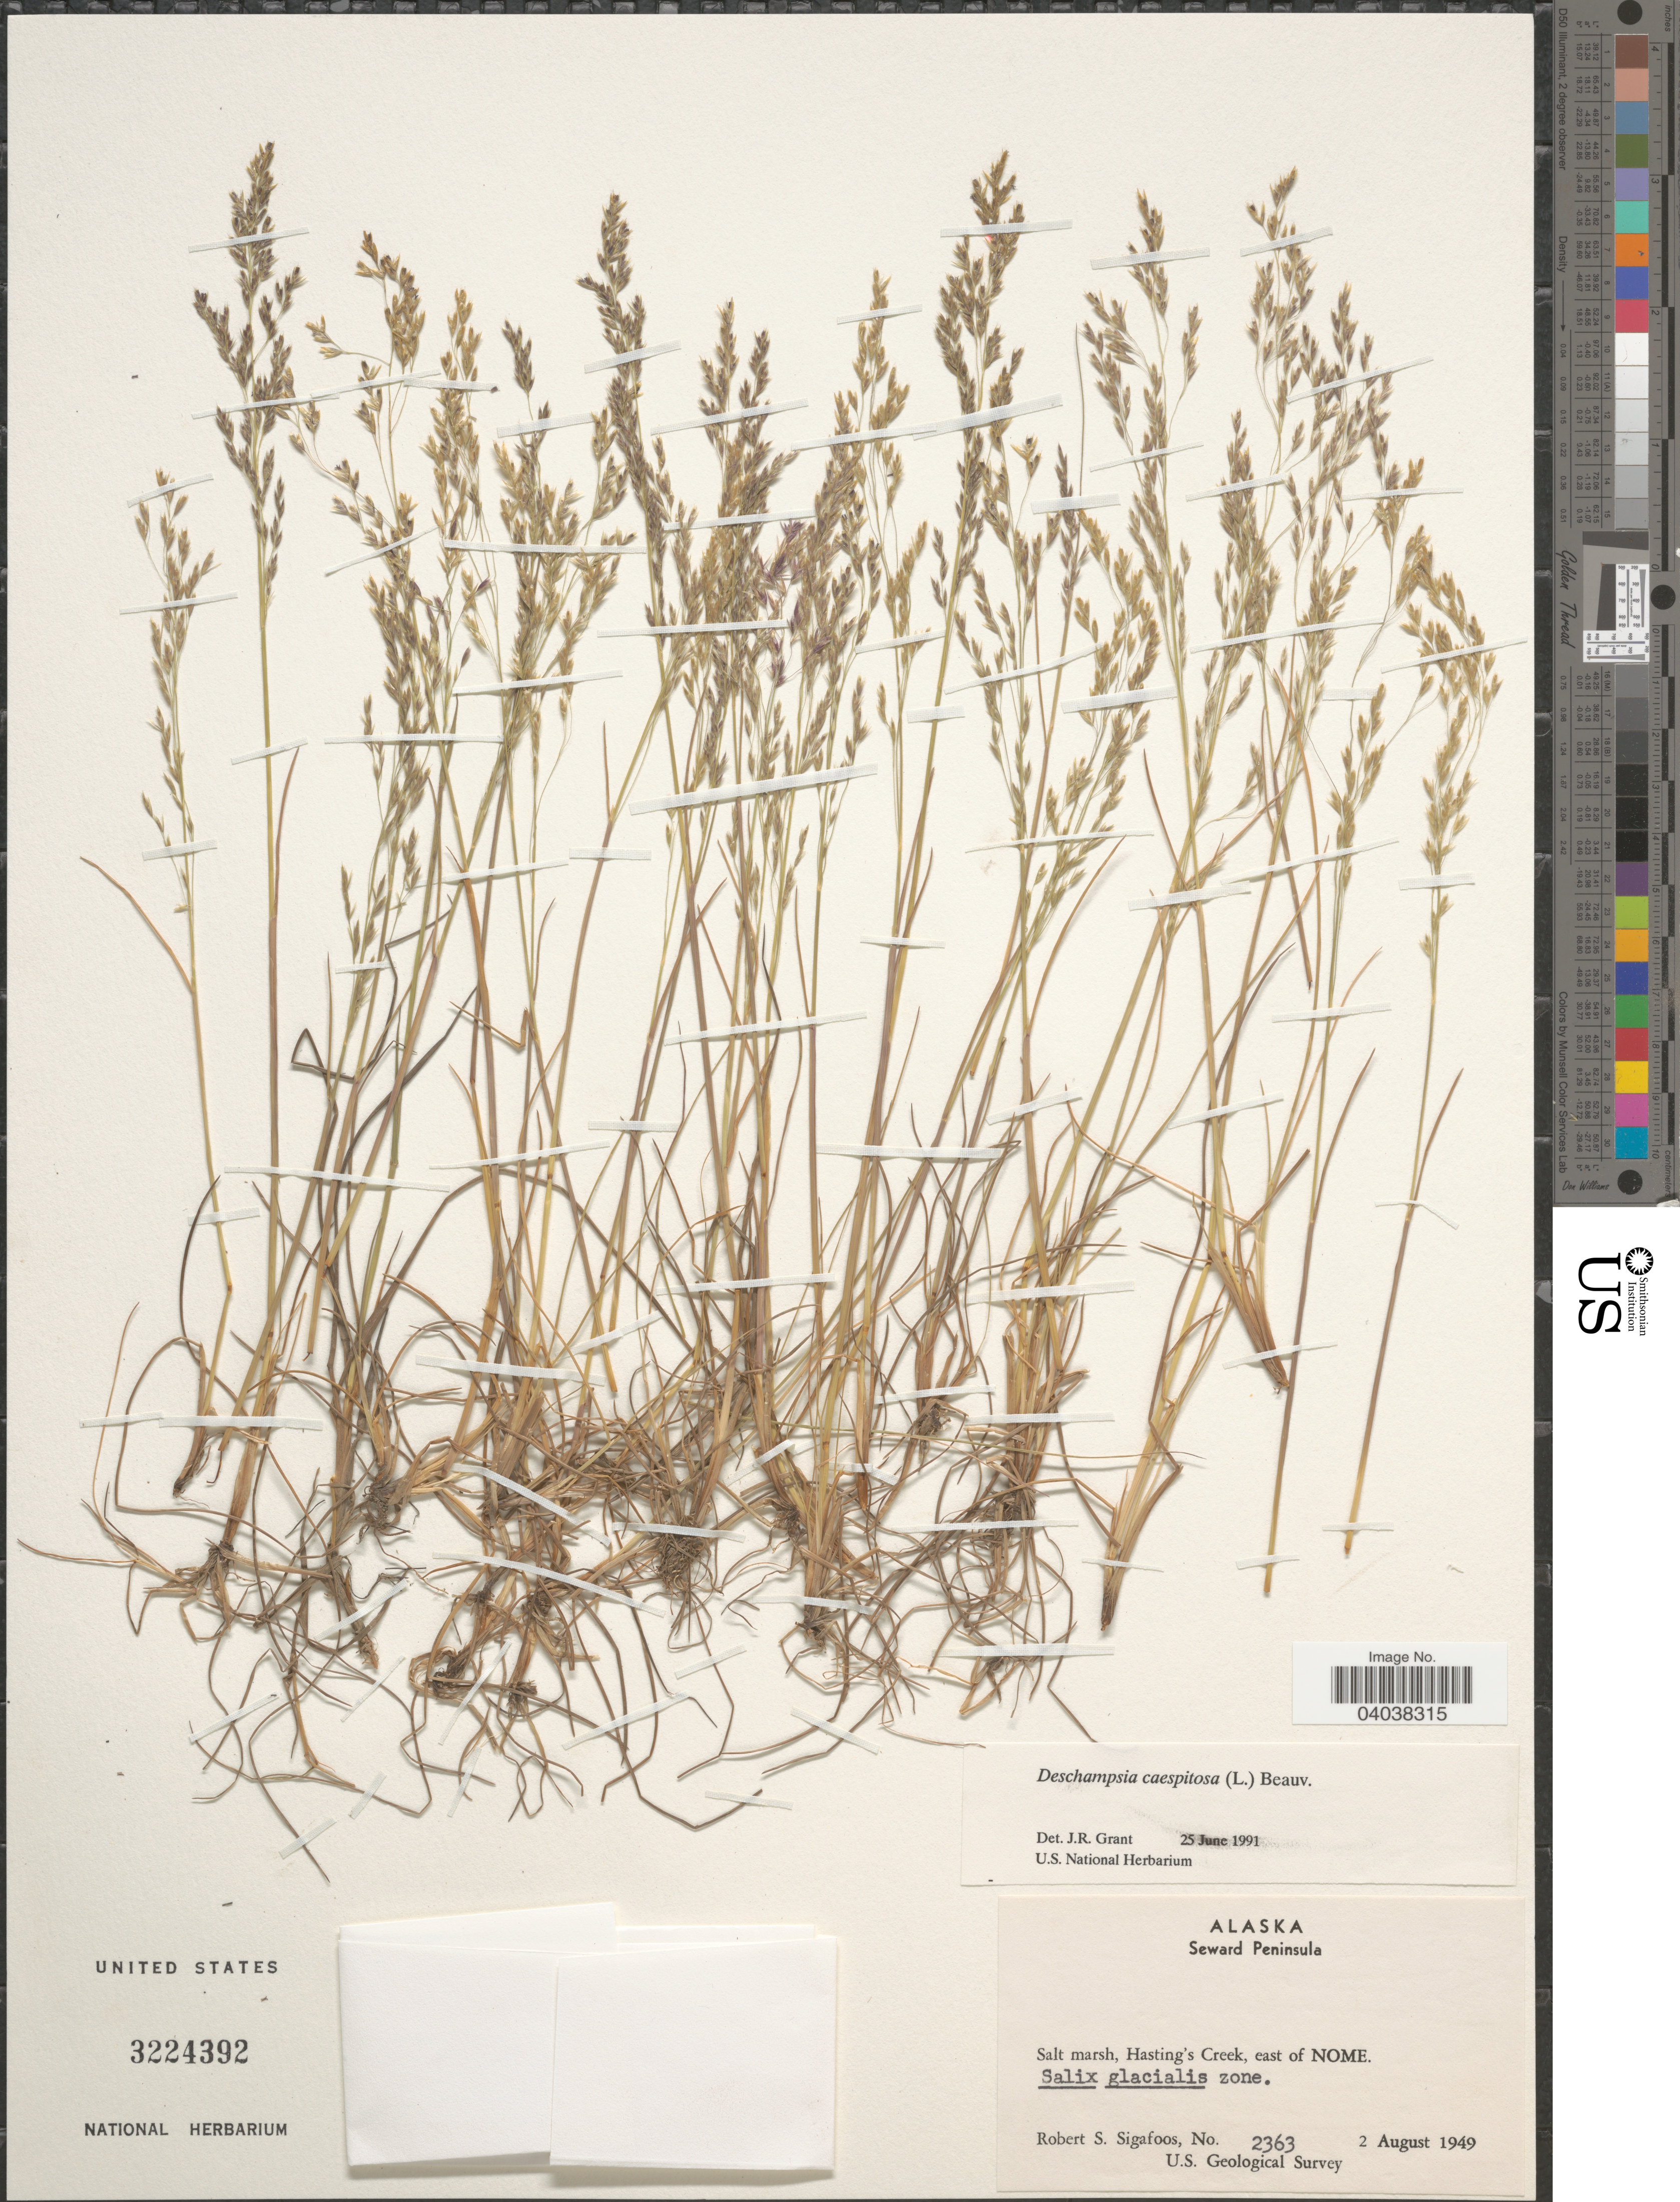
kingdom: Plantae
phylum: Tracheophyta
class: Liliopsida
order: Poales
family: Poaceae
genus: Deschampsia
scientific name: Deschampsia cespitosa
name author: (L.) P. Beauv.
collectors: R. Sigafoos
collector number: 2363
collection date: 1949-08-02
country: United States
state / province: Alaska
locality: Seward Peninsula. Salt marsh, Hasting's Creek, east of Nome.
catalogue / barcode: US 3224392